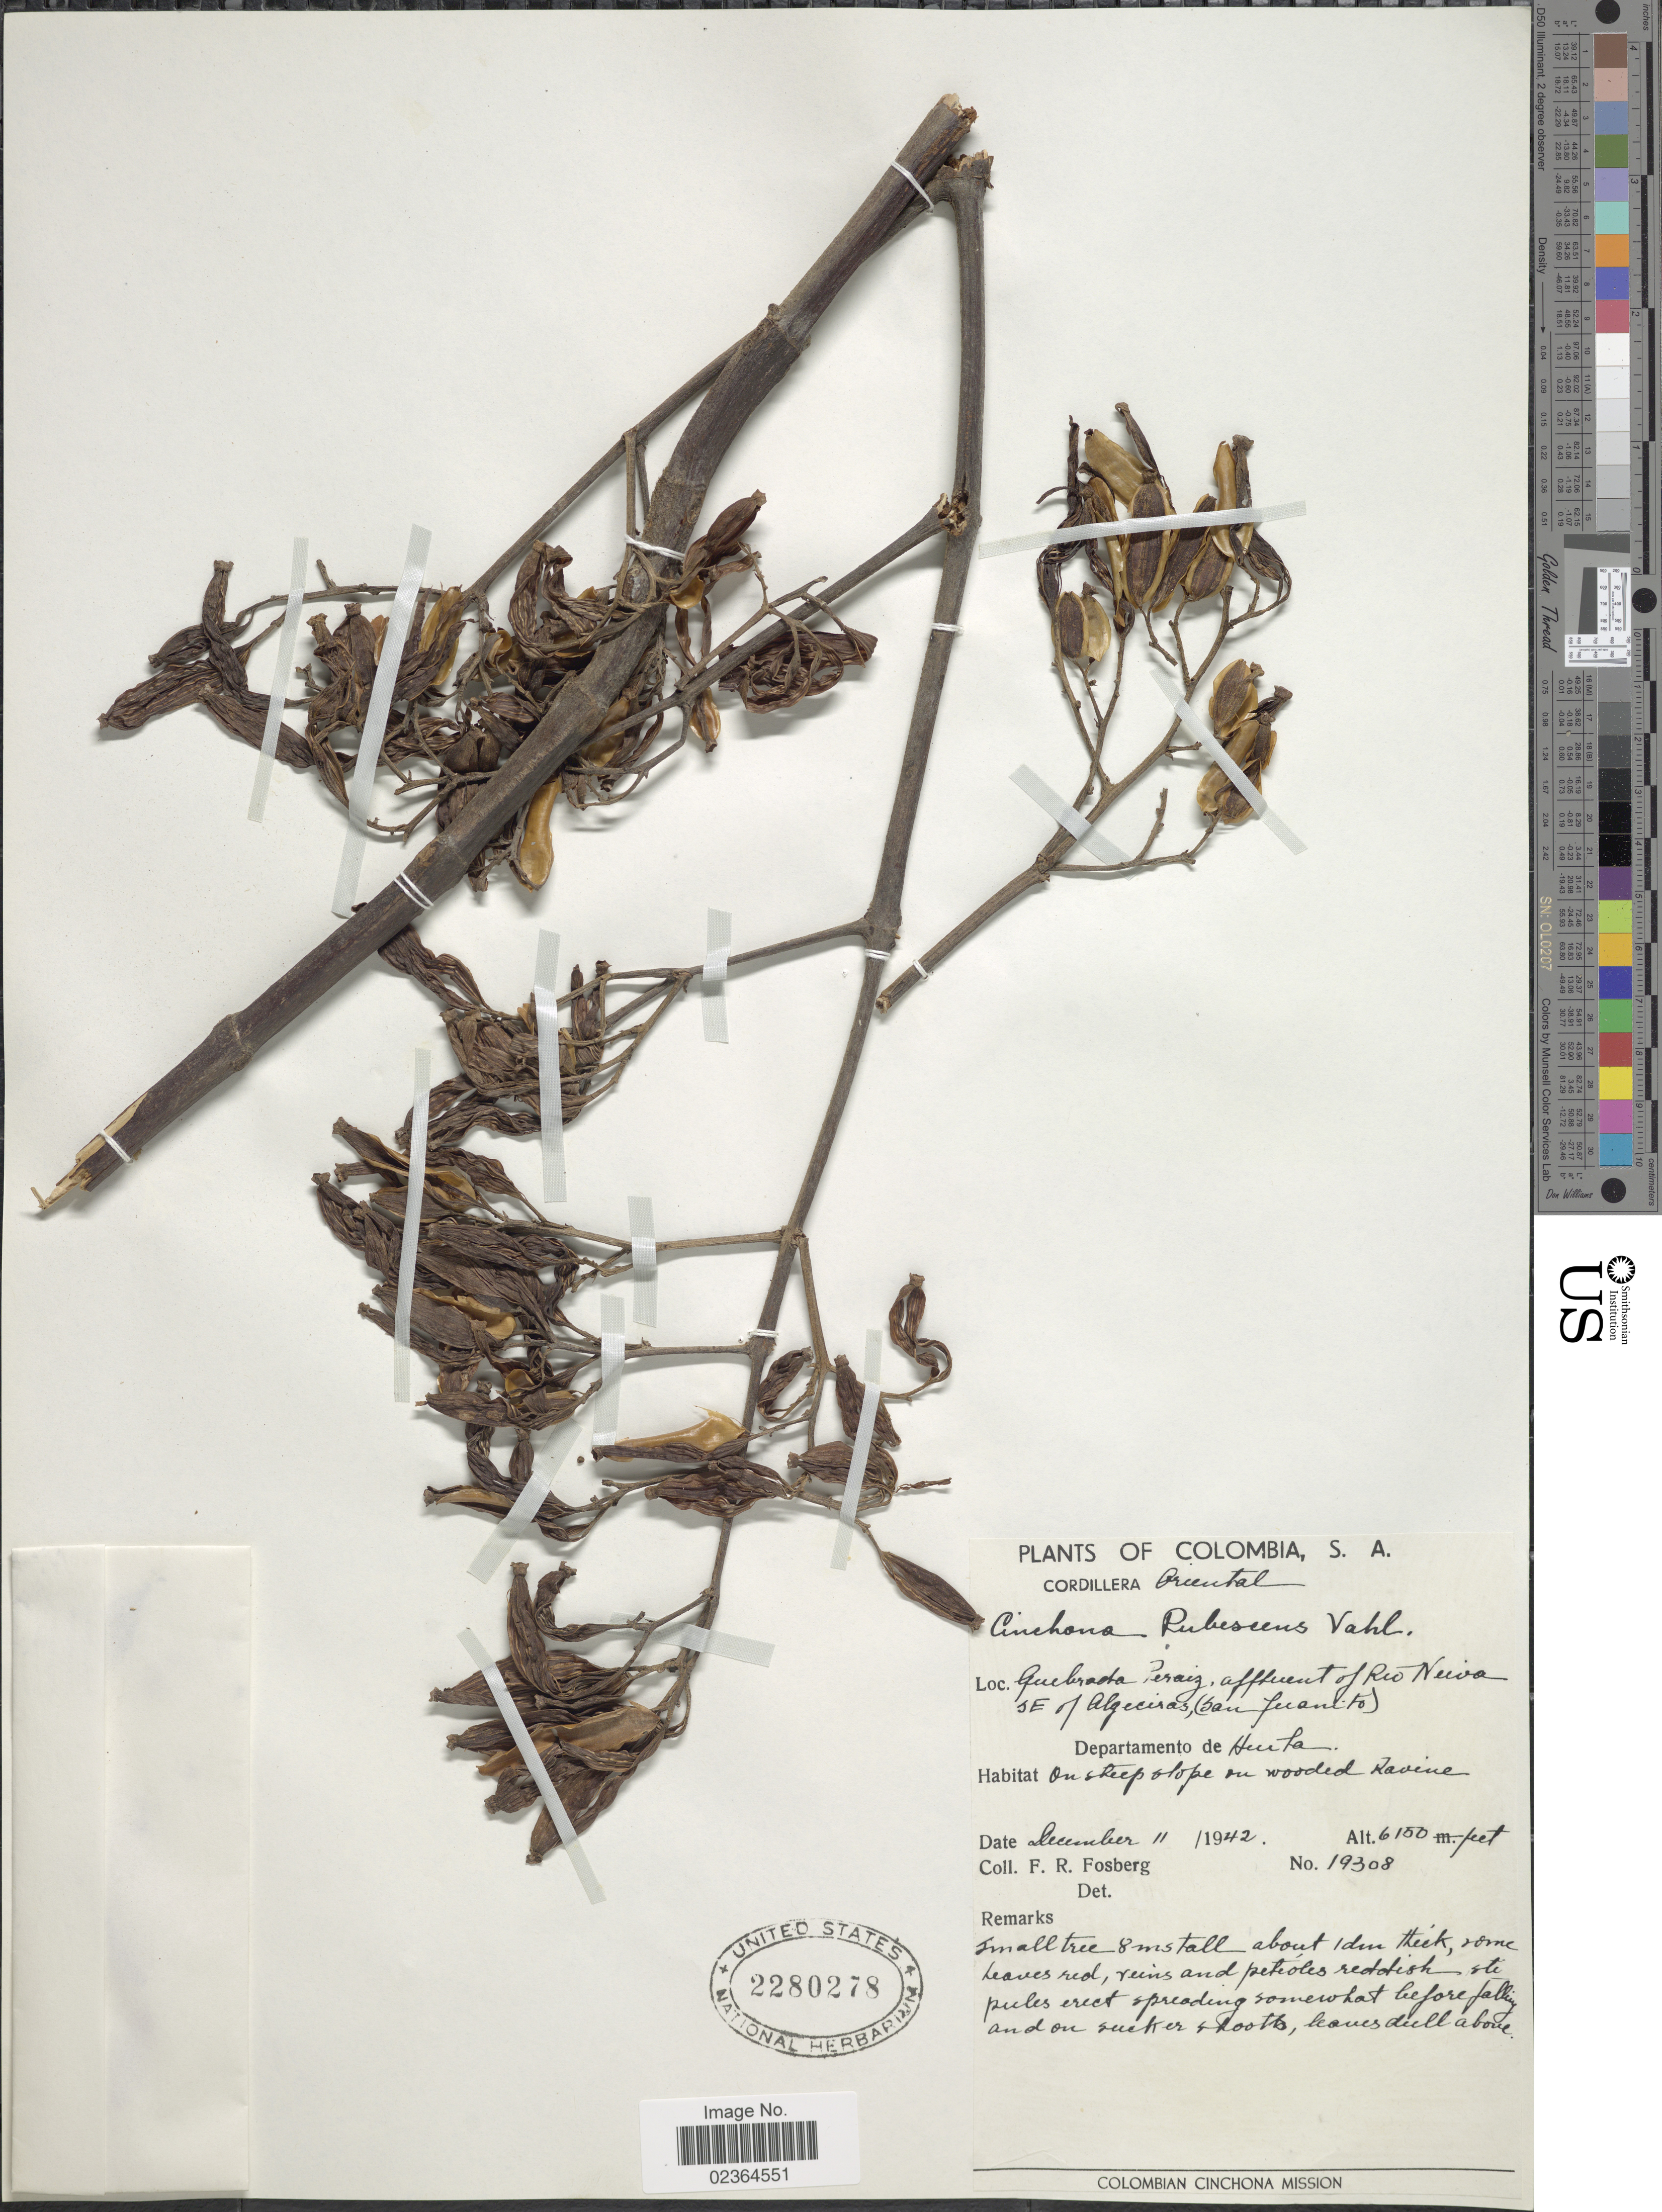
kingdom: Plantae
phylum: Tracheophyta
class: Magnoliopsida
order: Gentianales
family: Rubiaceae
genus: Cinchona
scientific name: Cinchona pubescens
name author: Vahl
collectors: F. R. Fosberg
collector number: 19308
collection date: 1942-12-11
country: Colombia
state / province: Huila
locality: Quebrada Perdiz, affluent of Rio Neiva, SE of Algeciras (San Juanito), Cordillera Oriental.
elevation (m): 1875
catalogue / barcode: US 2280278